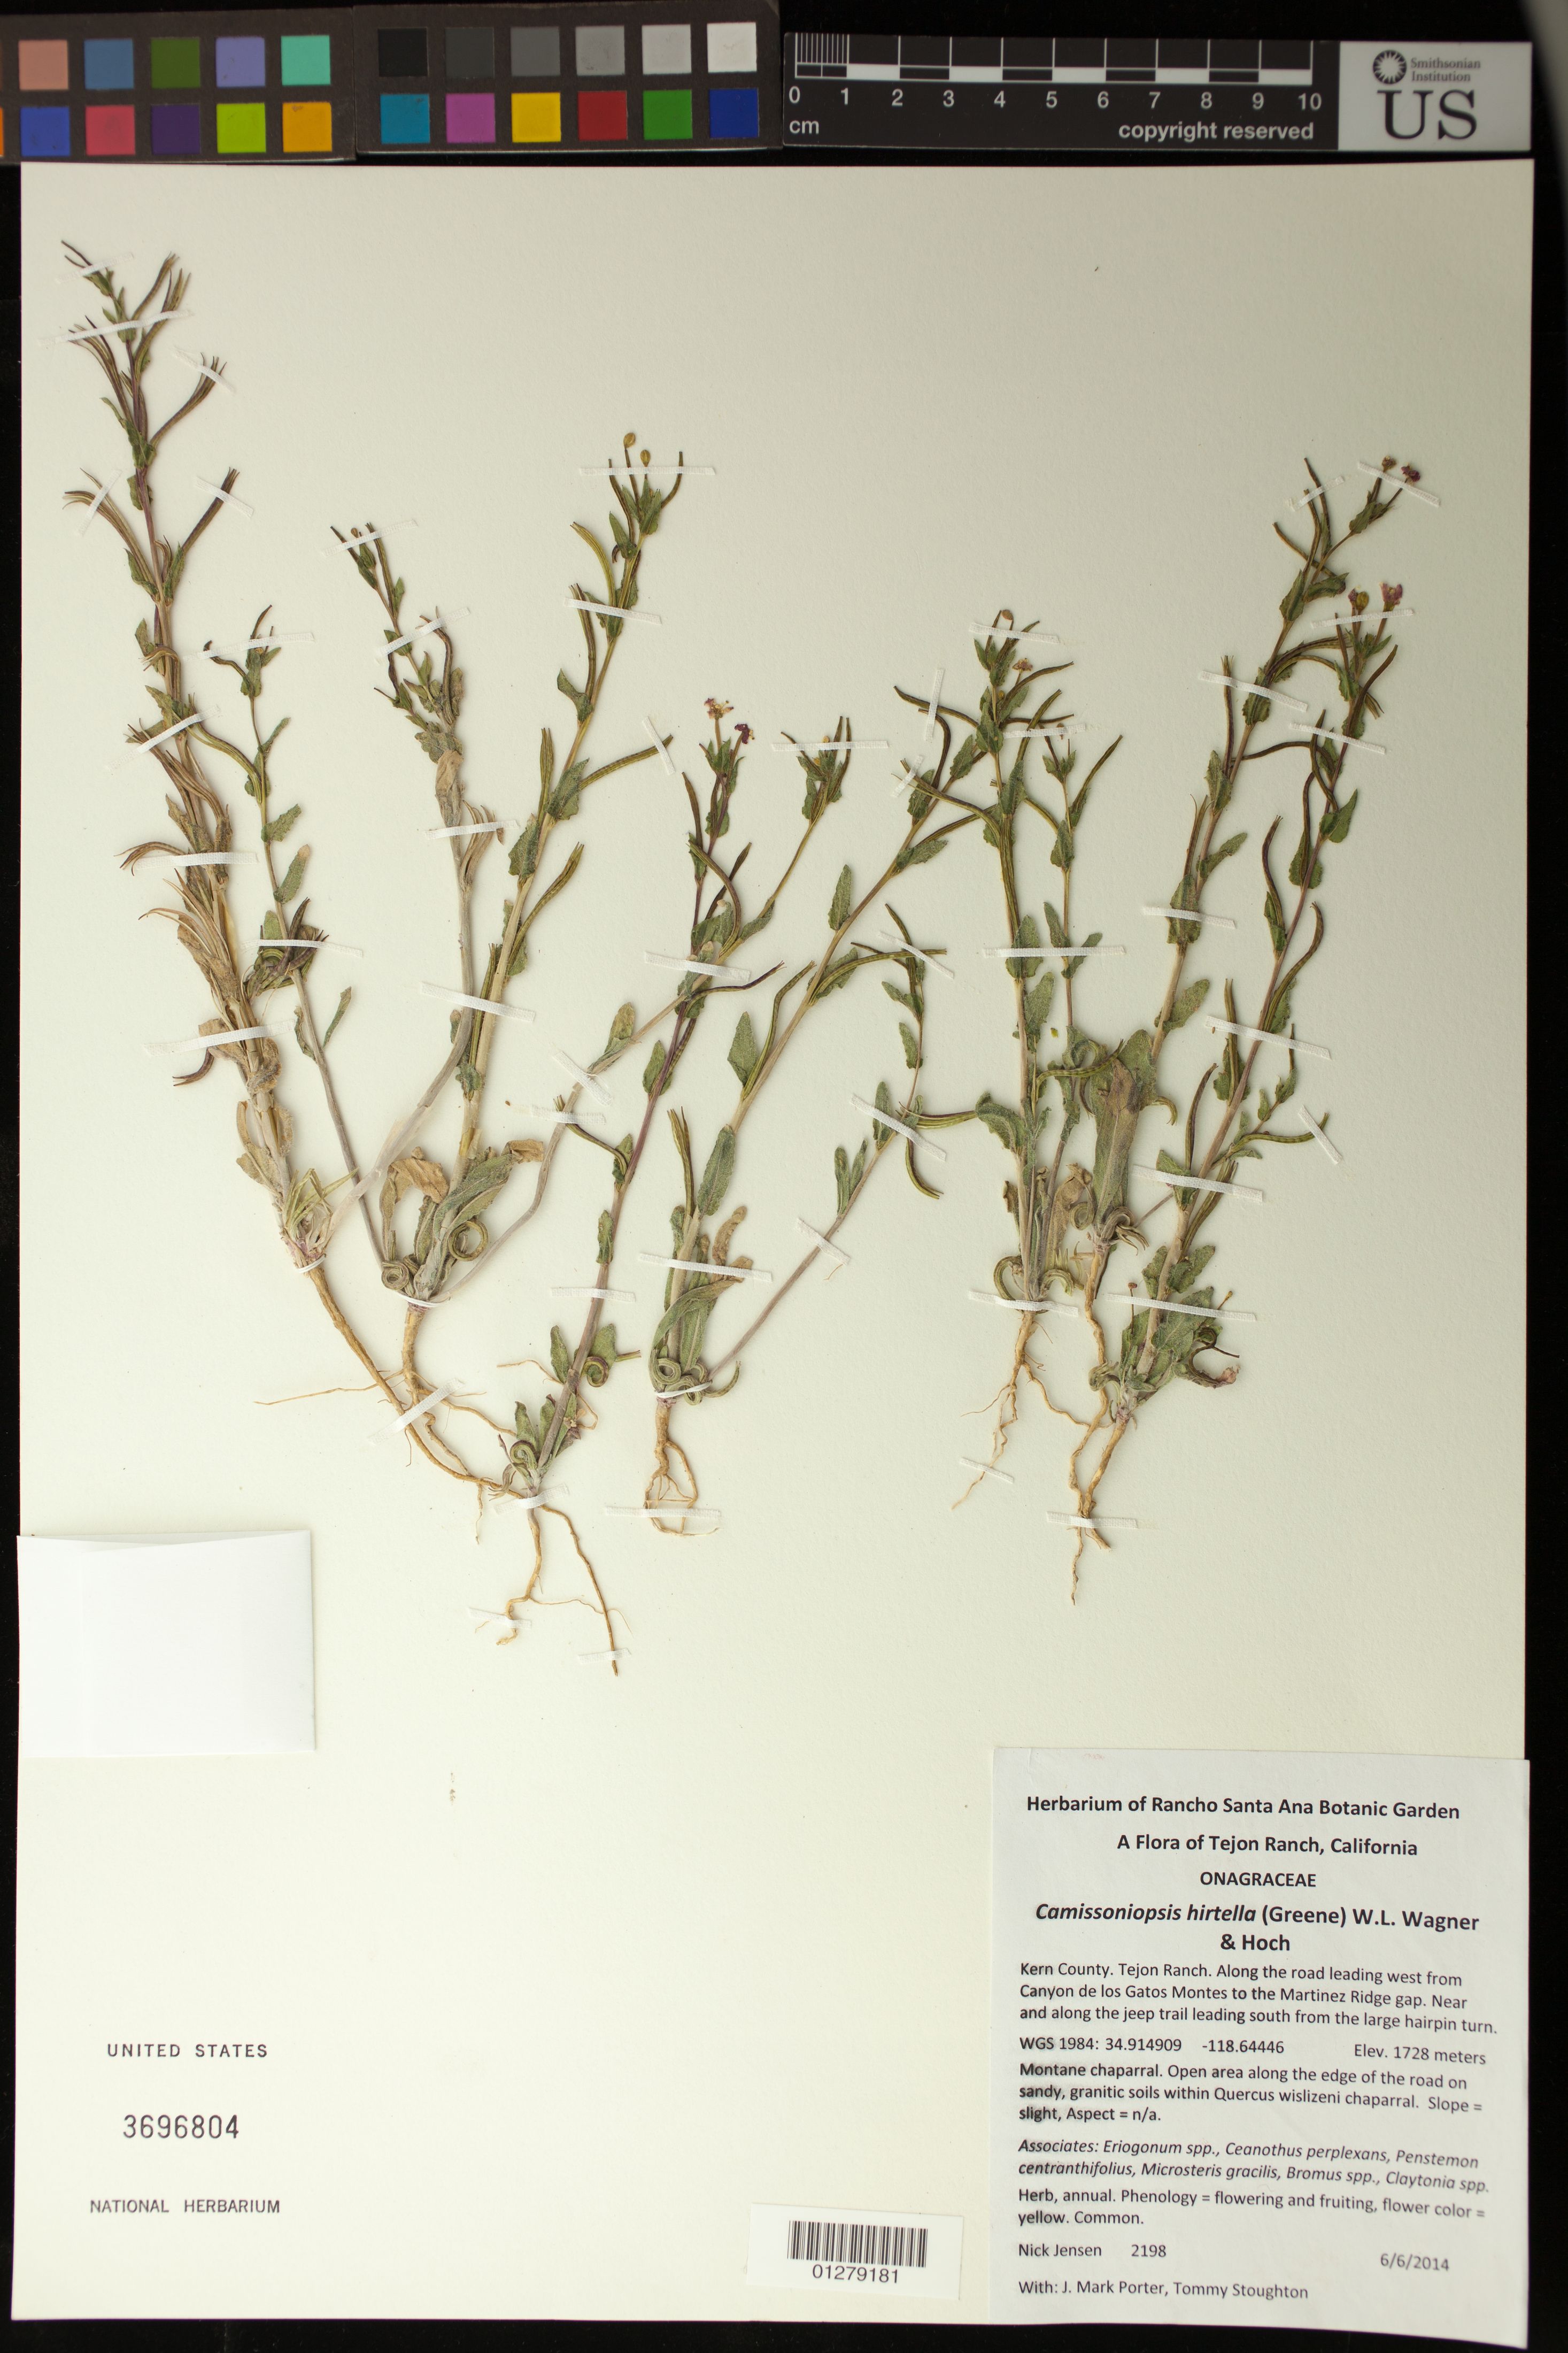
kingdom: Plantae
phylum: Tracheophyta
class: Magnoliopsida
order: Myrtales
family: Onagraceae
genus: Camissoniopsis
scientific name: Camissoniopsis hirtella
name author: (Greene) W.L. Wagner & Hoch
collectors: N. Jensen, J. M. Porter & T. Stoughton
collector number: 2198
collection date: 2014-06-06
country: United States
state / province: California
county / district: Kern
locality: Tejon Ranch, along the road leading west from Canyon de los Gatos Montes to the Martinez Ridge gap. Near and along the jeep trail leading south from the large hairpin turn.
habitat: Montane chaparral, open area along the edge of the road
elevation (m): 1728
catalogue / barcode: US 3696804